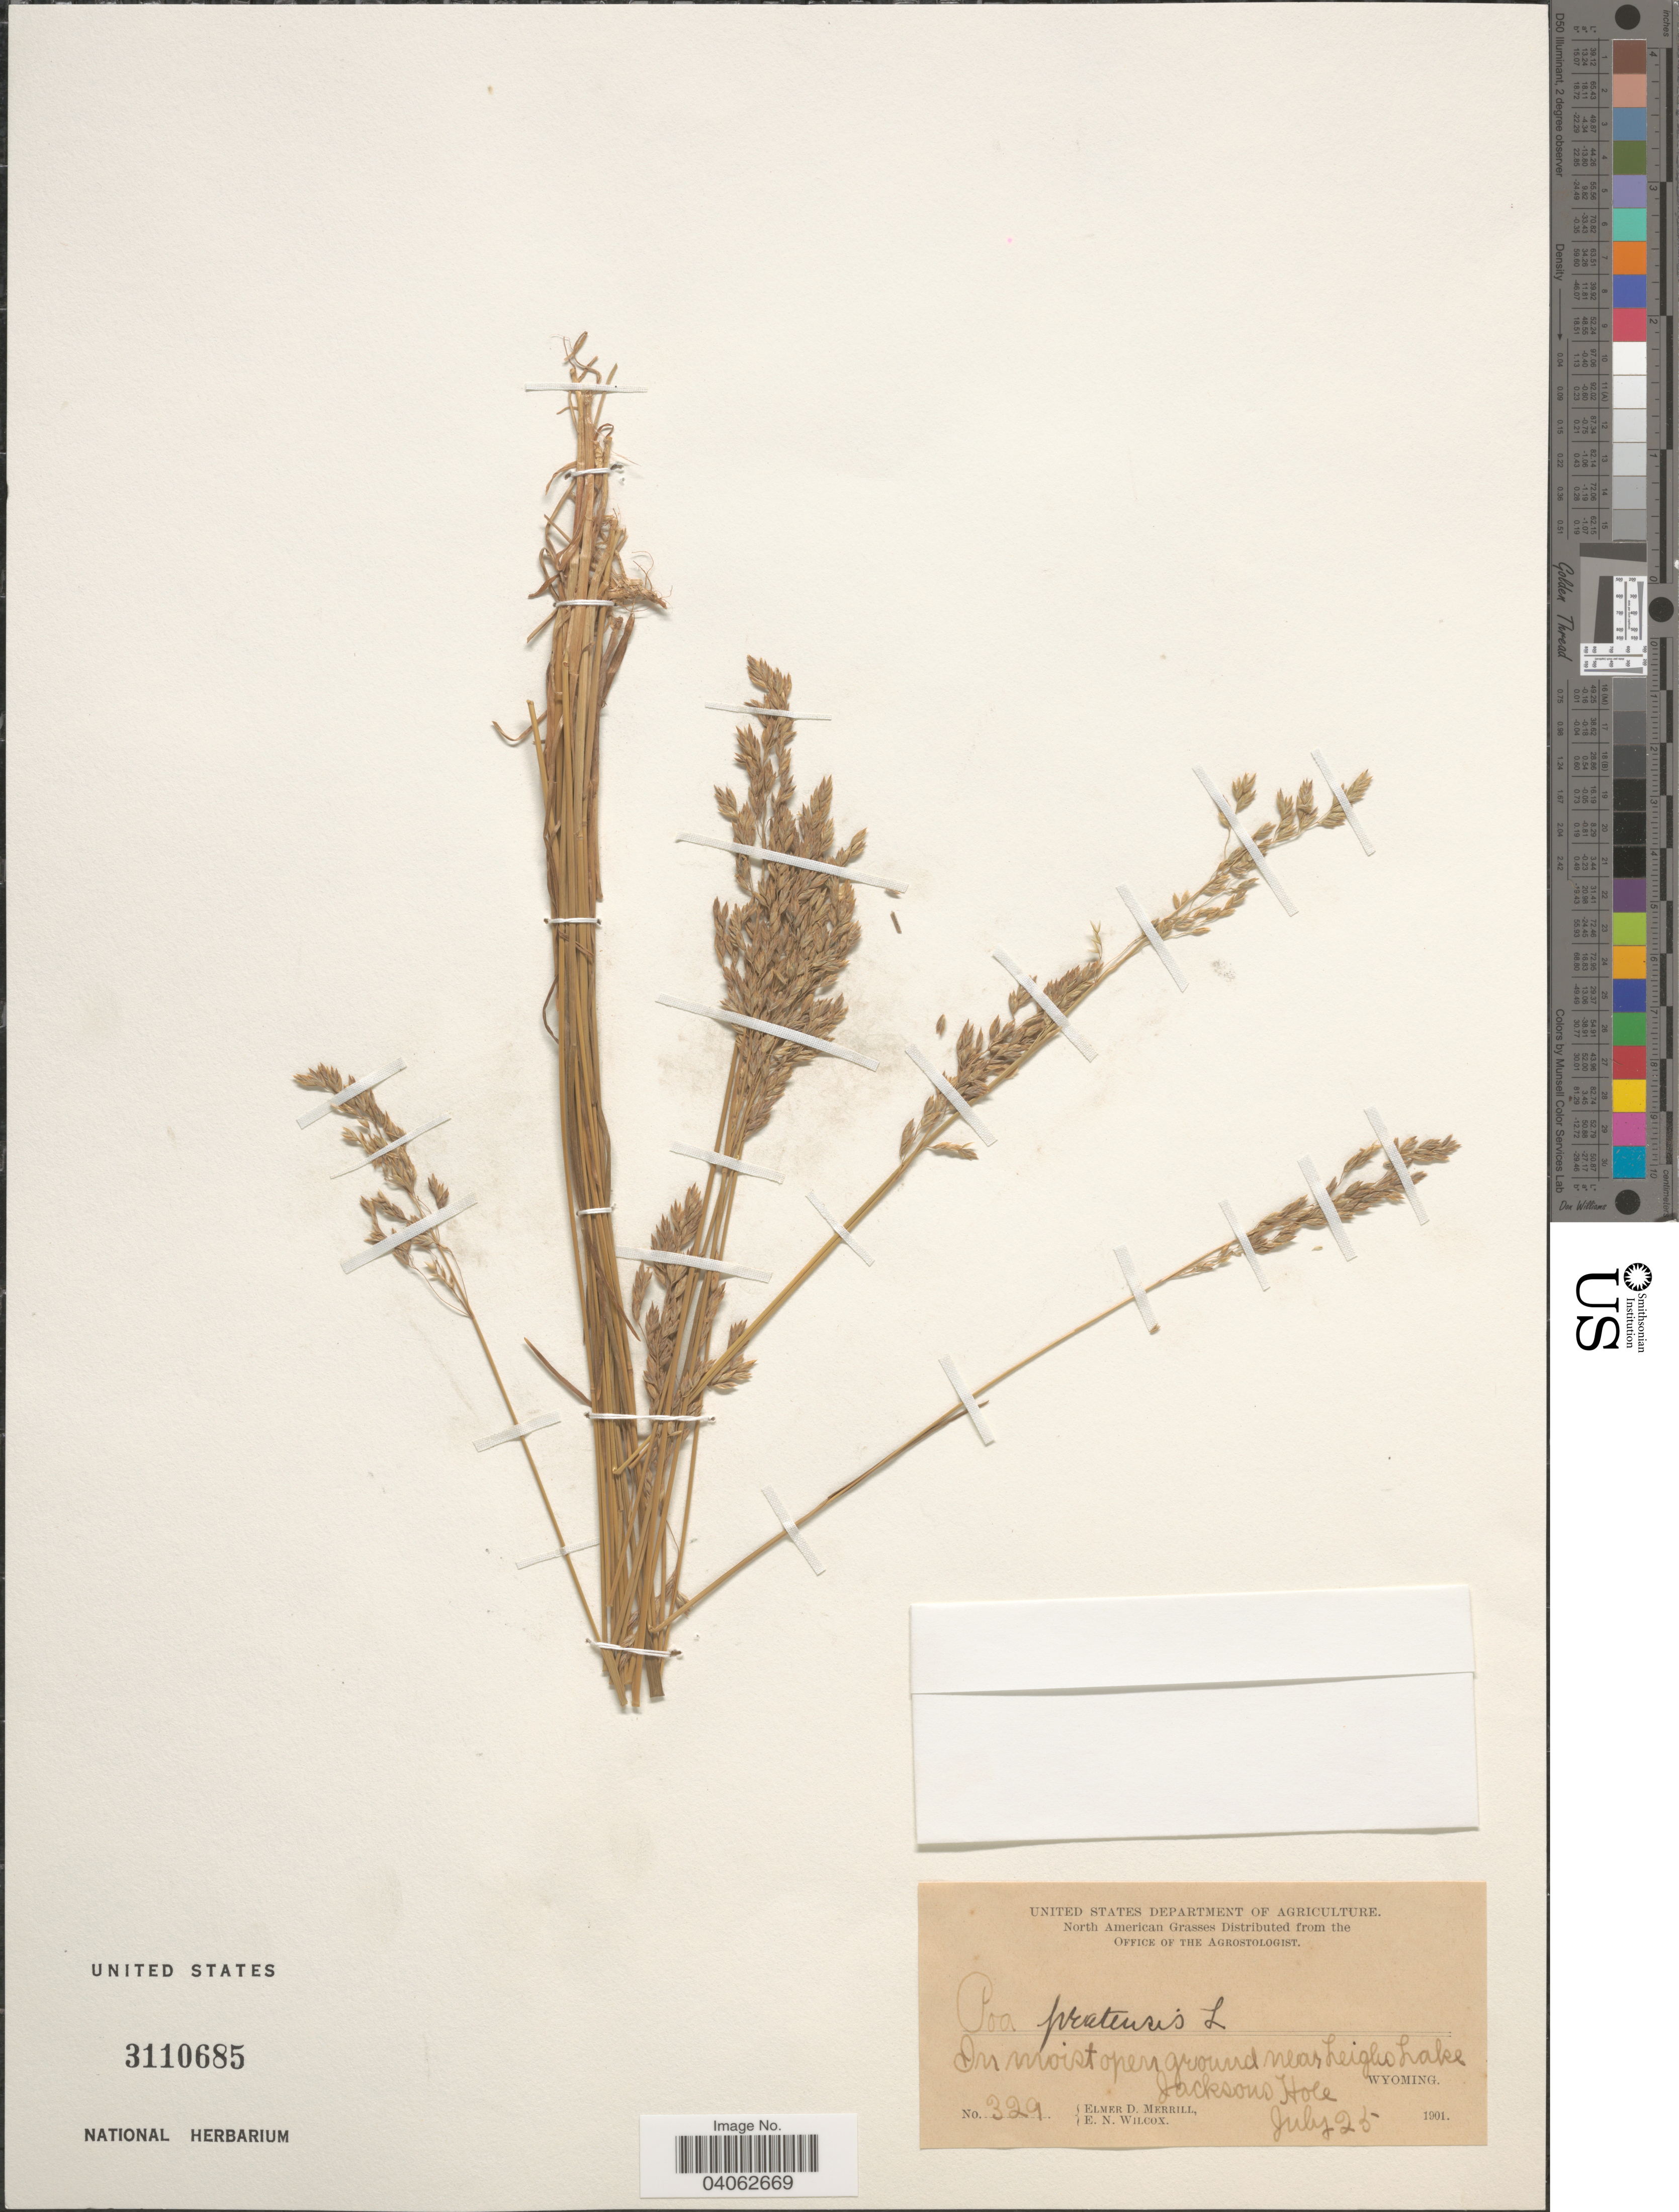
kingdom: Plantae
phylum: Tracheophyta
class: Liliopsida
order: Poales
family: Poaceae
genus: Poa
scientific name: Poa pratensis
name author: L.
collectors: E. D. Merrill & E. Wilcox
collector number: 329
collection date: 1901-07-25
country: United States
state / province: Wyoming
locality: In moist open ground near Leighs Lake, Jacksons Hole.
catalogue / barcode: US 3100685